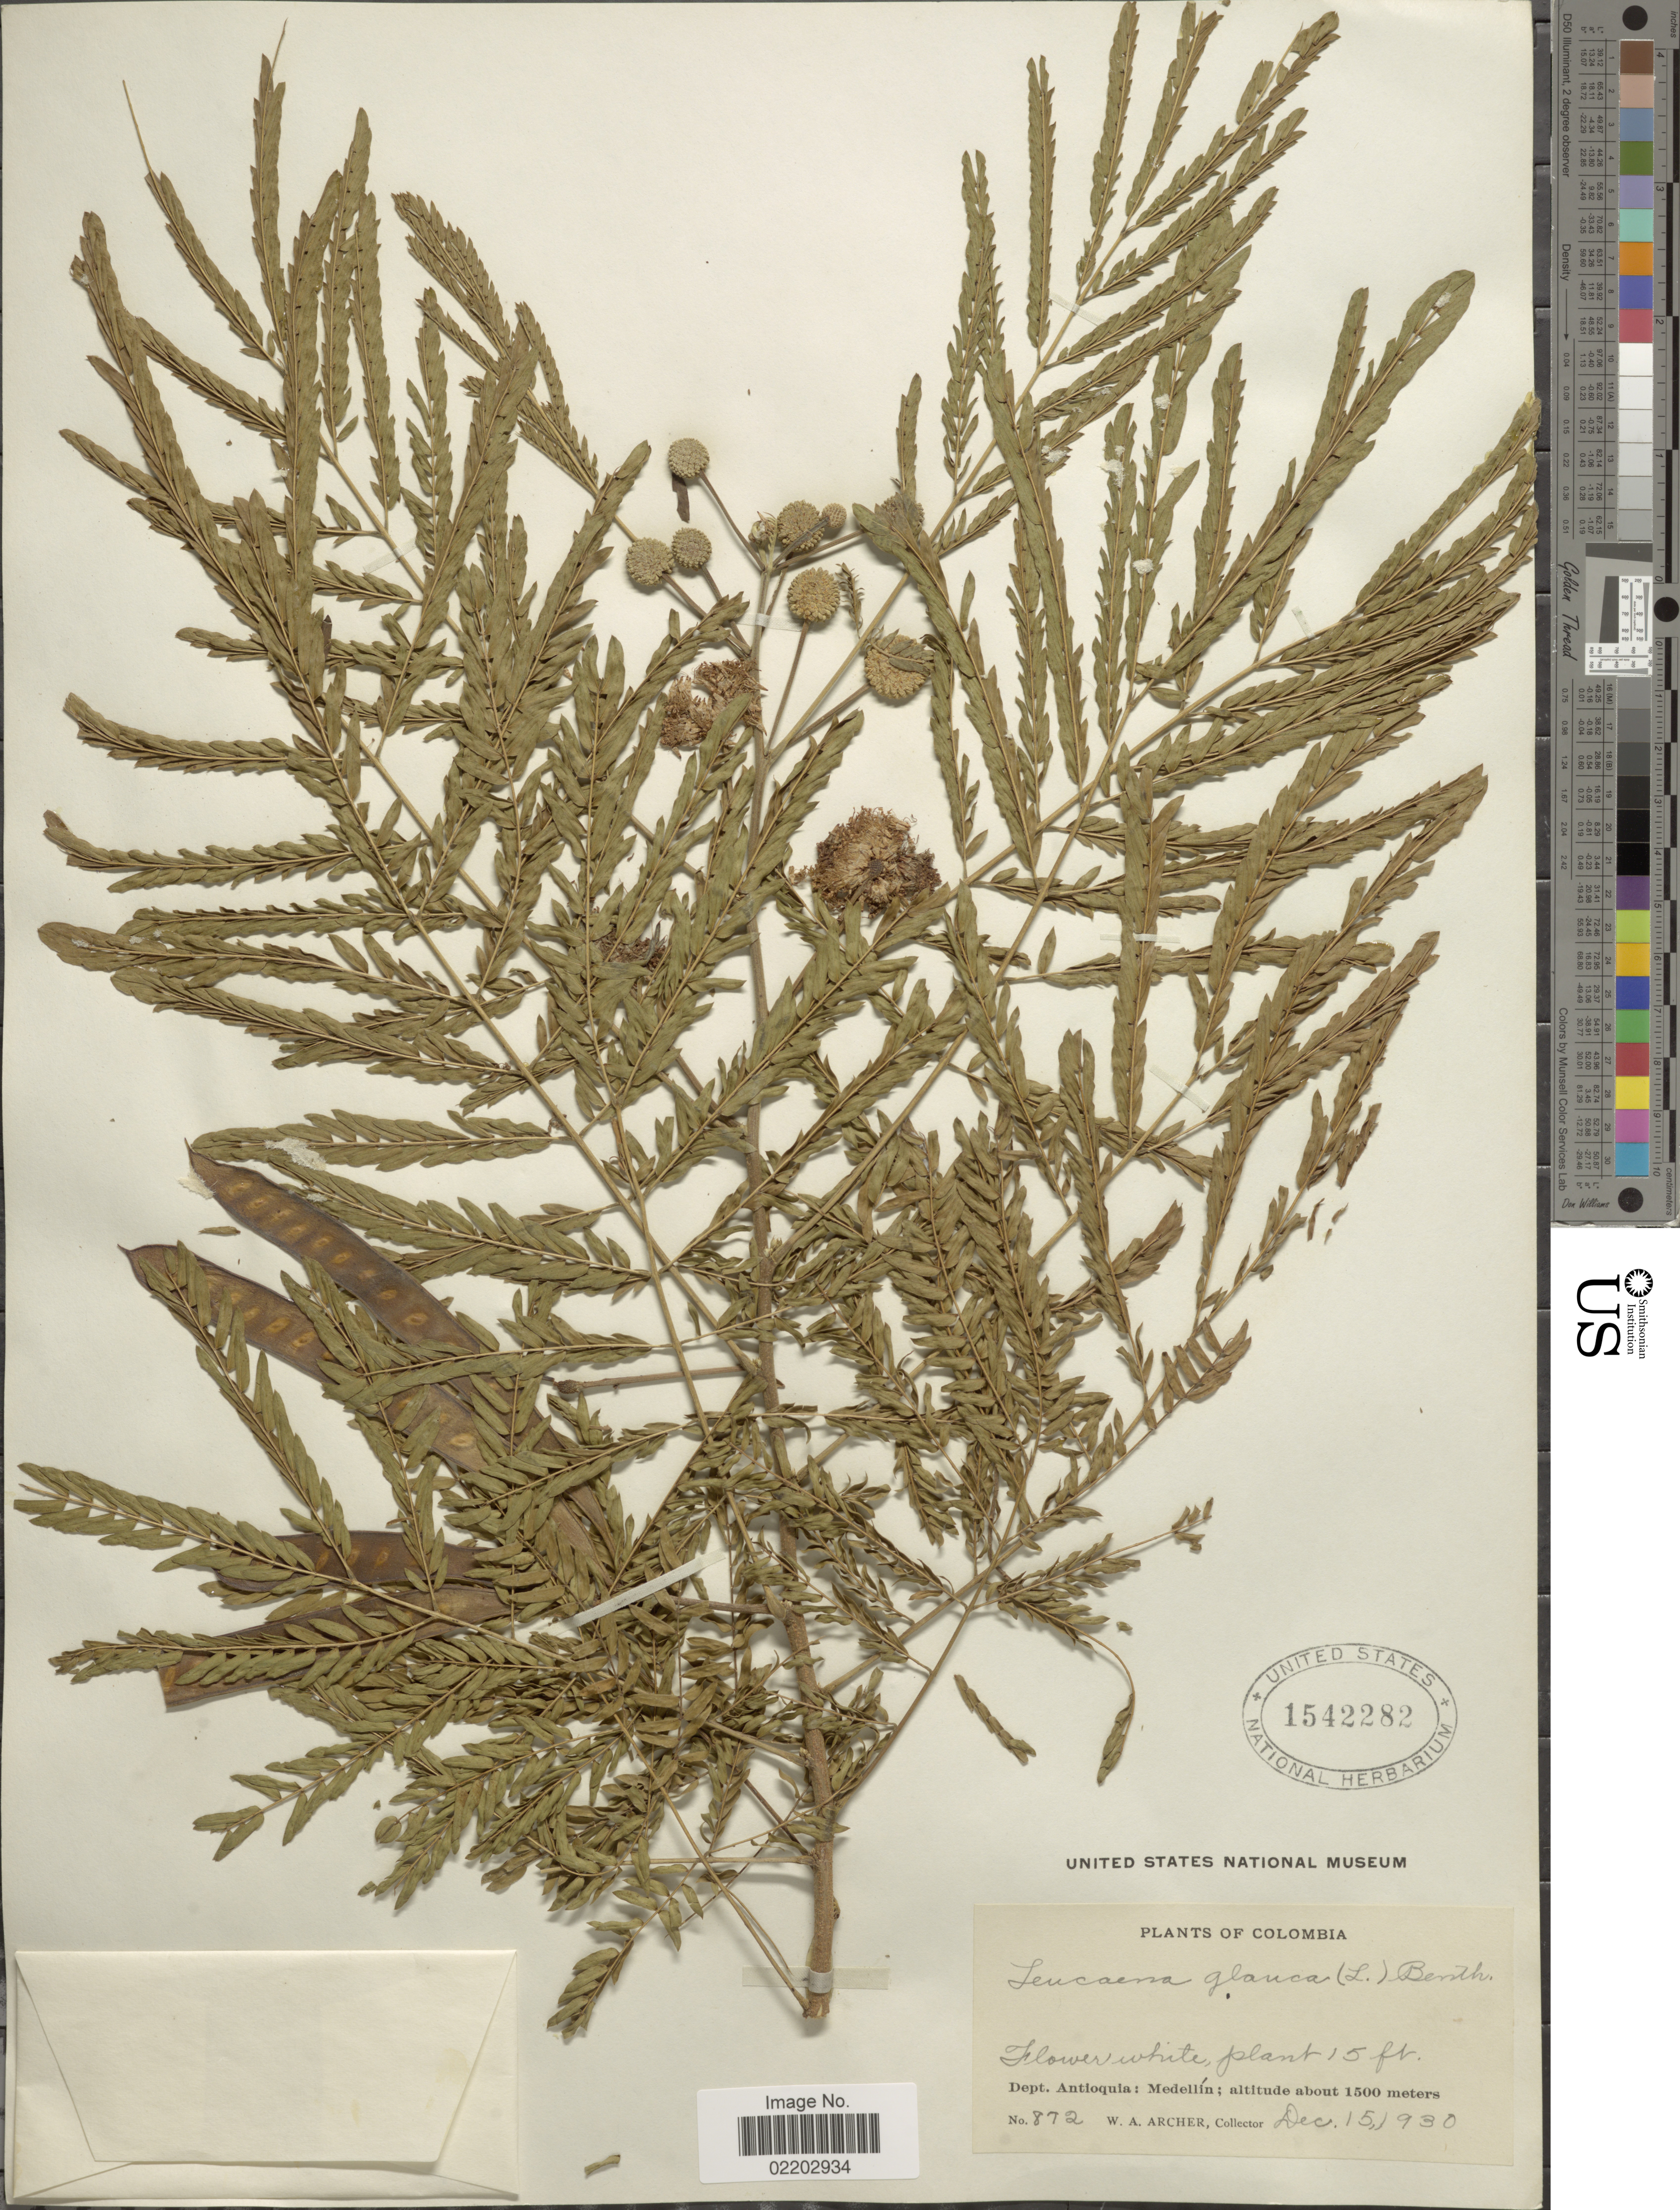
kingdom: Plantae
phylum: Tracheophyta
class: Magnoliopsida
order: Fabales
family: Fabaceae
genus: Leucaena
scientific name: Leucaena leucocephala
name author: (Lam.) de Wit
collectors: W. A. Archer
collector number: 872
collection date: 1930-12-15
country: Colombia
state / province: Antioquia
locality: Dept. Antioquia: Medellin.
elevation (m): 1500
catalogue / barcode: US 1542282